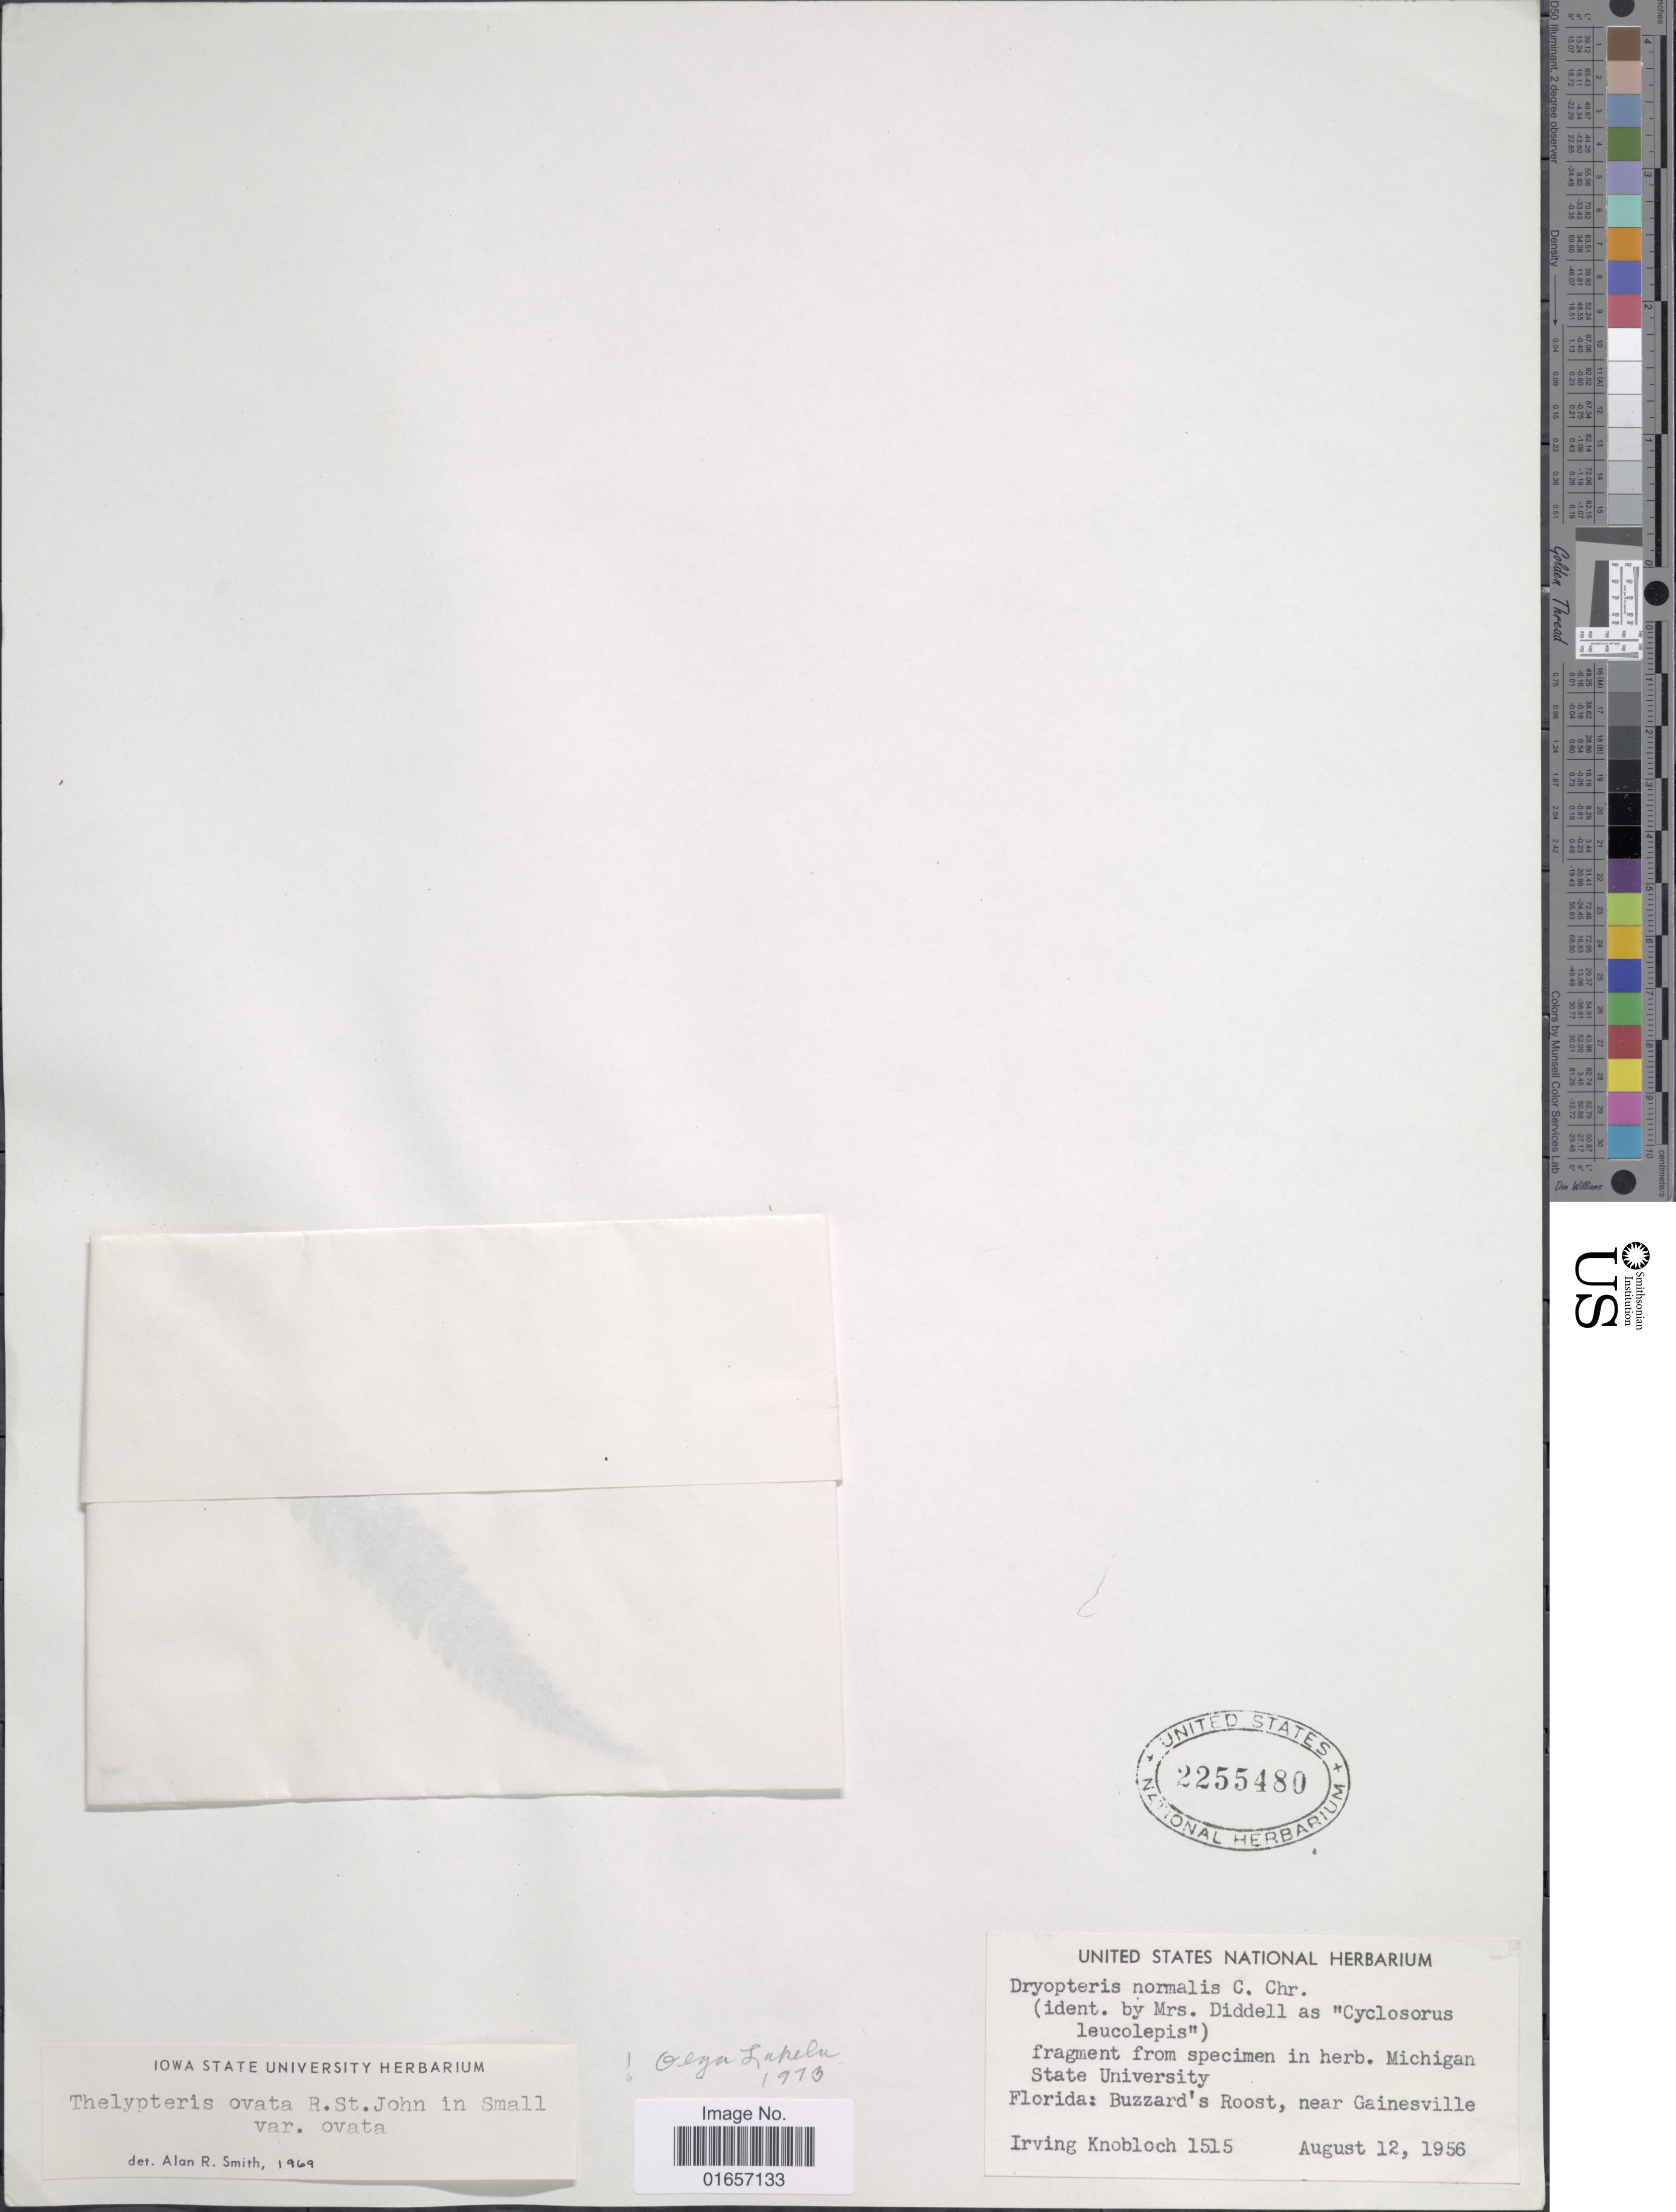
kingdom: Plantae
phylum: Tracheophyta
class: Polypodiopsida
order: Polypodiales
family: Thelypteridaceae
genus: Christella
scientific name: Christella ovata var. ovata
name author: (R.P. St. John) Á. Löve & D. Löve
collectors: I. W. Knobloch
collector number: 1515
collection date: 1956-08-12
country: United States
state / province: Florida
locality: Buzzard's Roost, near Gainesville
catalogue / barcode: US 2255480